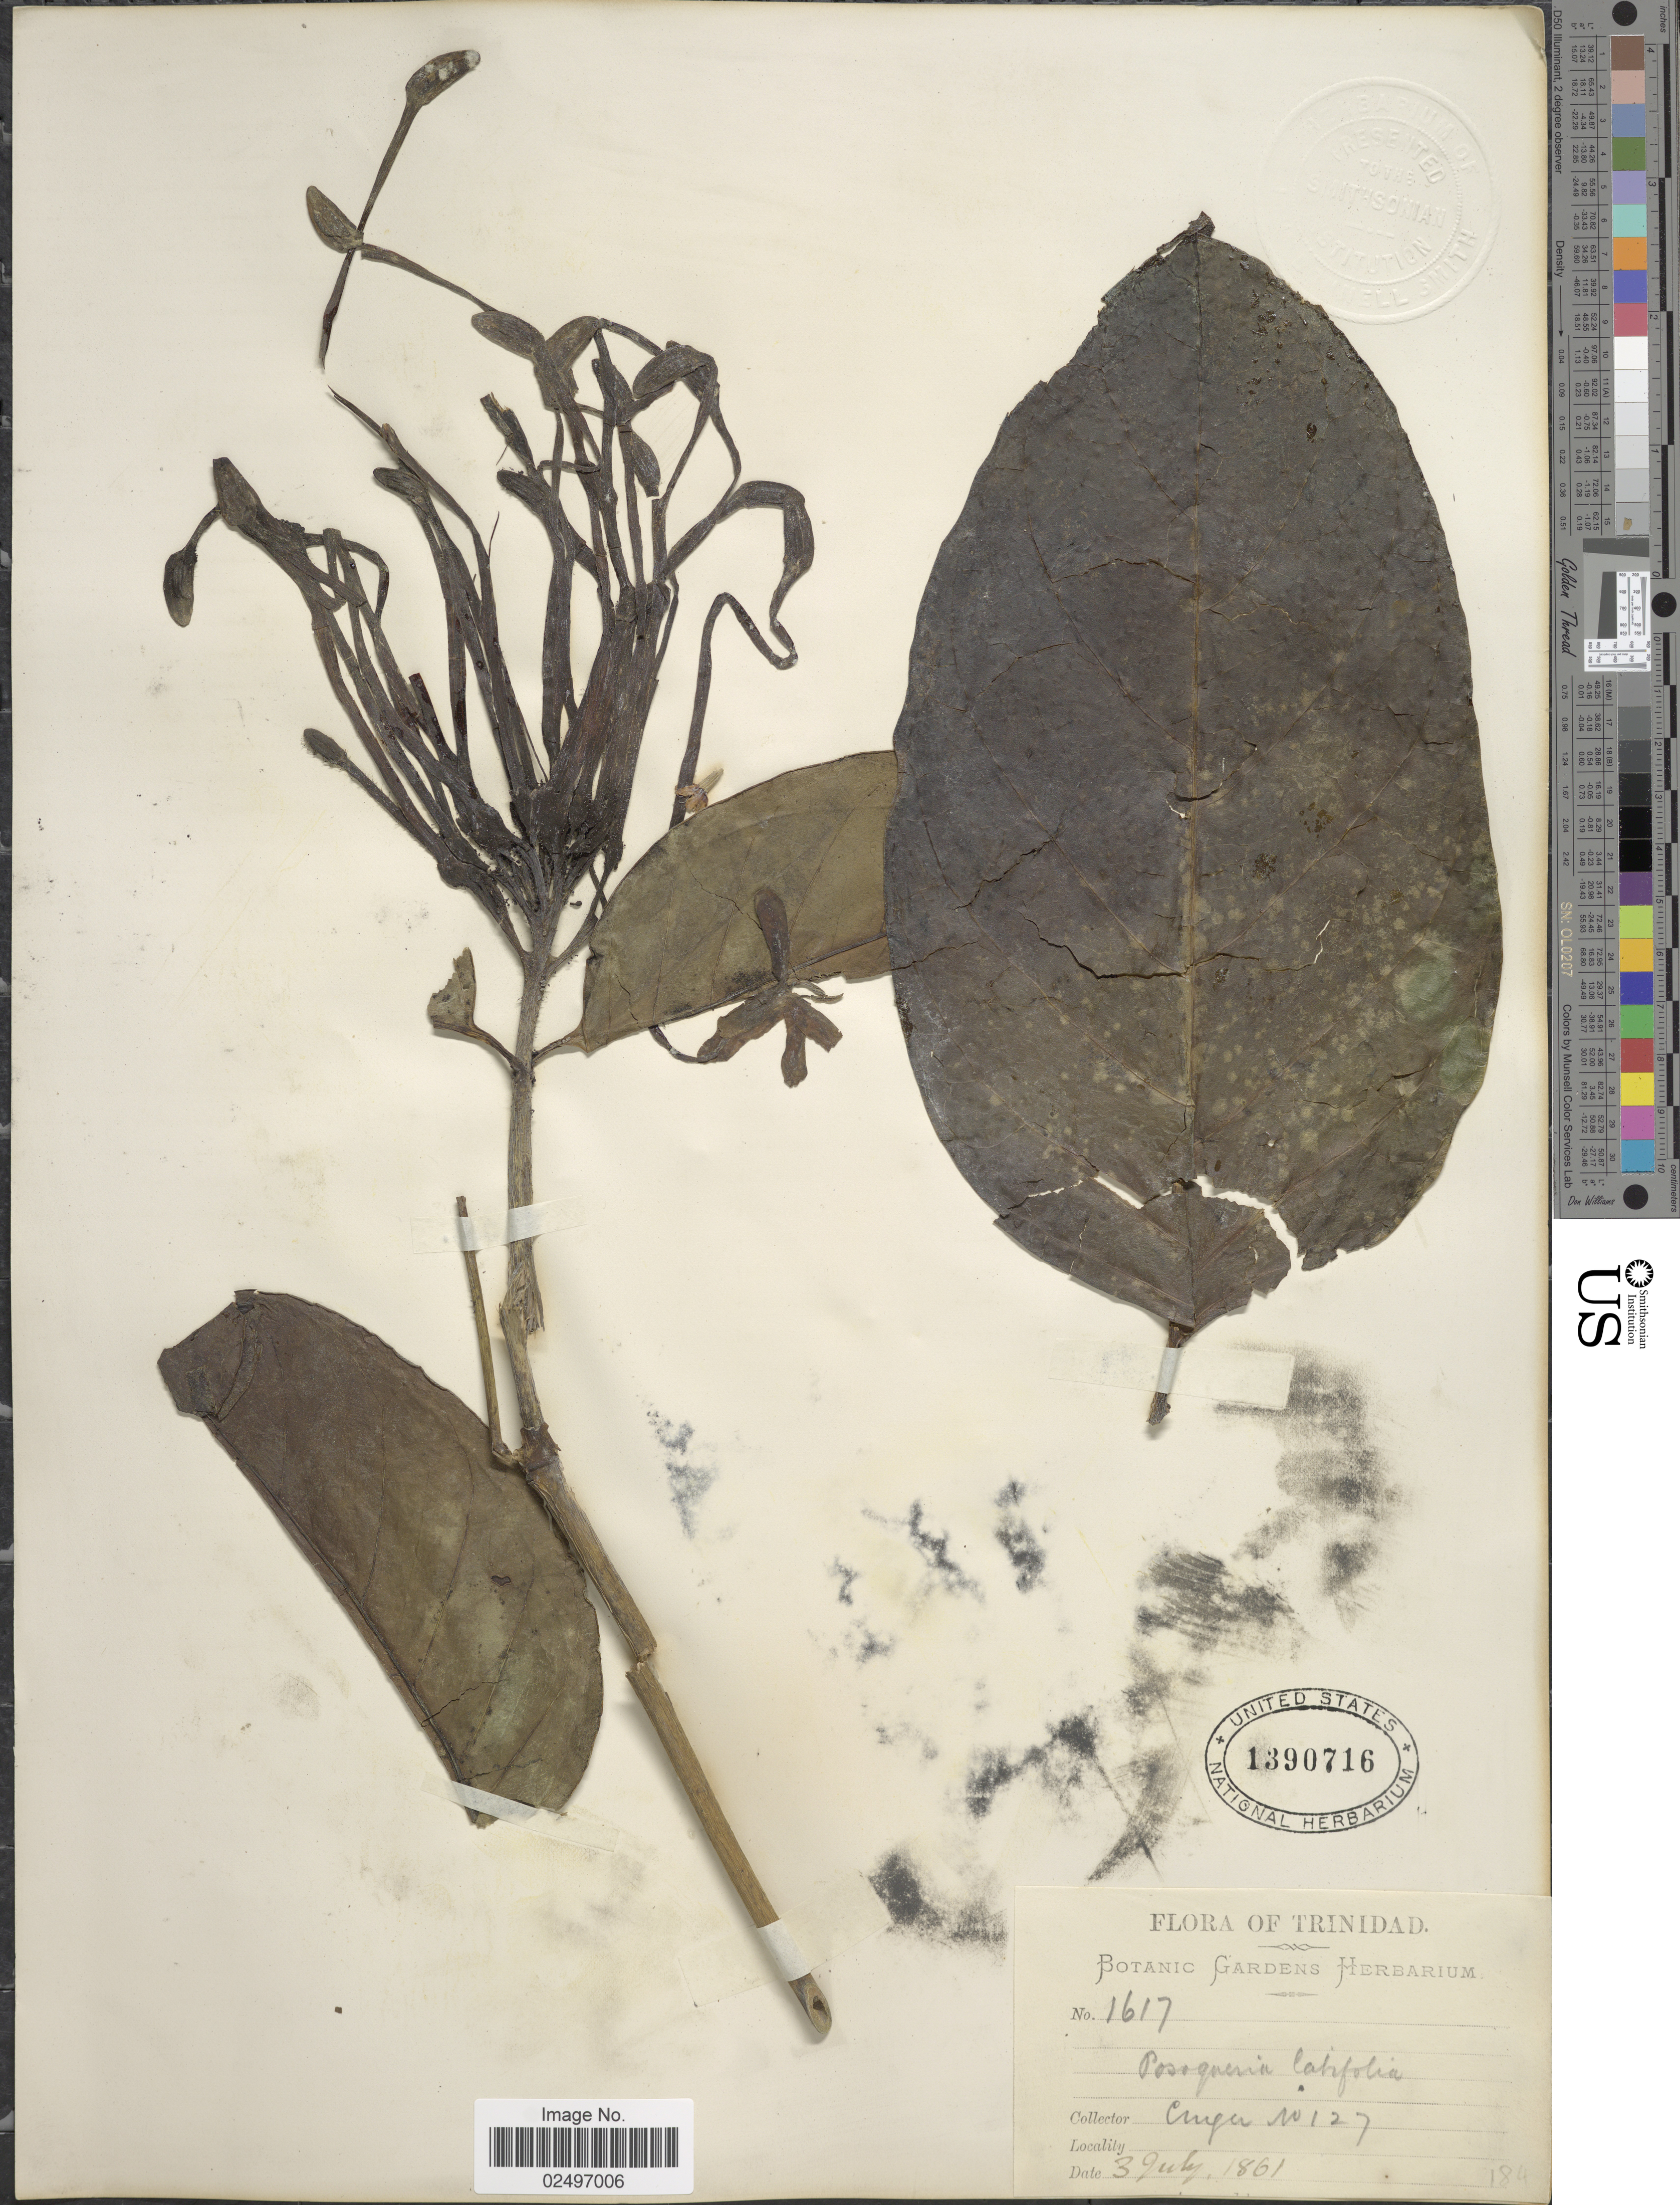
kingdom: Plantae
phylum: Tracheophyta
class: Magnoliopsida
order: Gentianales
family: Rubiaceae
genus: Posoqueria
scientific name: Posoqueria latifolia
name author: (Rudge) Roem. & Schult.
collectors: -. Cruger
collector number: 127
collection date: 1962-07-03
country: Trinidad and Tobago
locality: Trinidad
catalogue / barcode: US 1390716